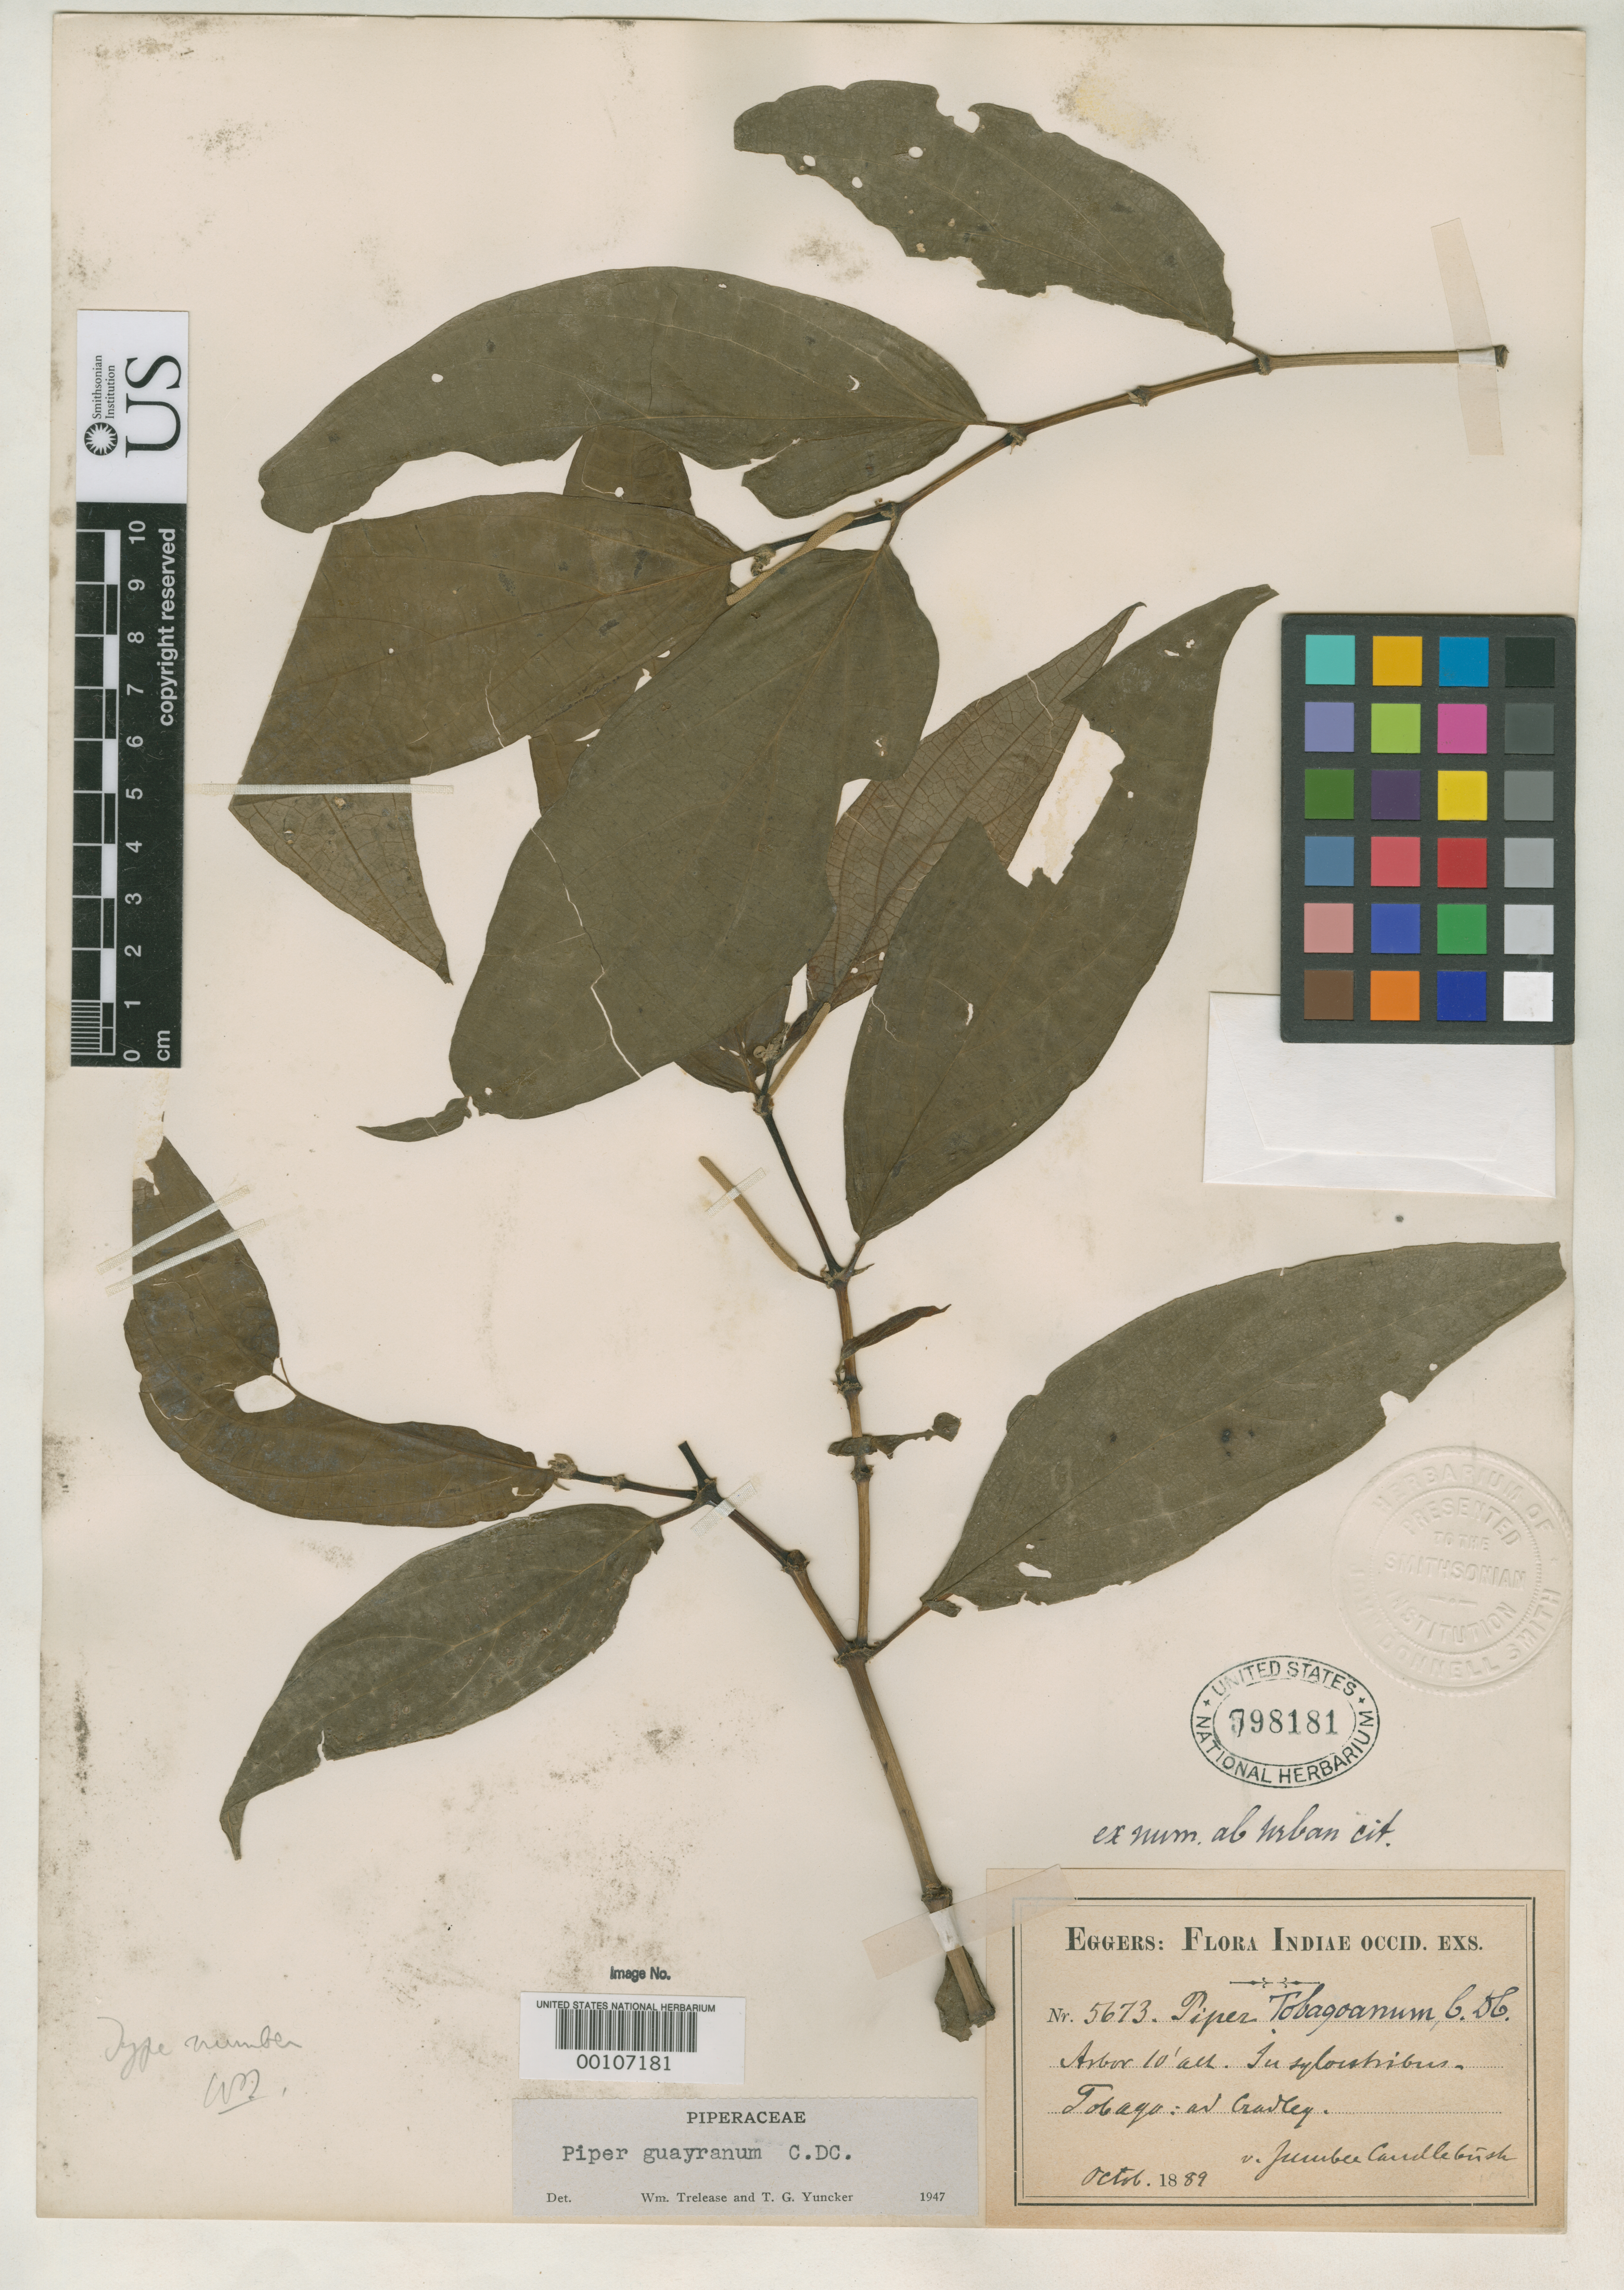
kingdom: Plantae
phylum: Tracheophyta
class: Magnoliopsida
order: Piperales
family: Piperaceae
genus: Piper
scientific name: Piper tobagoanum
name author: C. DC. in Urb.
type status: Syntype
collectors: H. F. A. von Eggers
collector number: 5673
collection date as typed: Oct 1889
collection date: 1889-10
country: Trinidad and Tobago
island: Tobago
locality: Bacolet, Calder Hall.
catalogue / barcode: US 798181